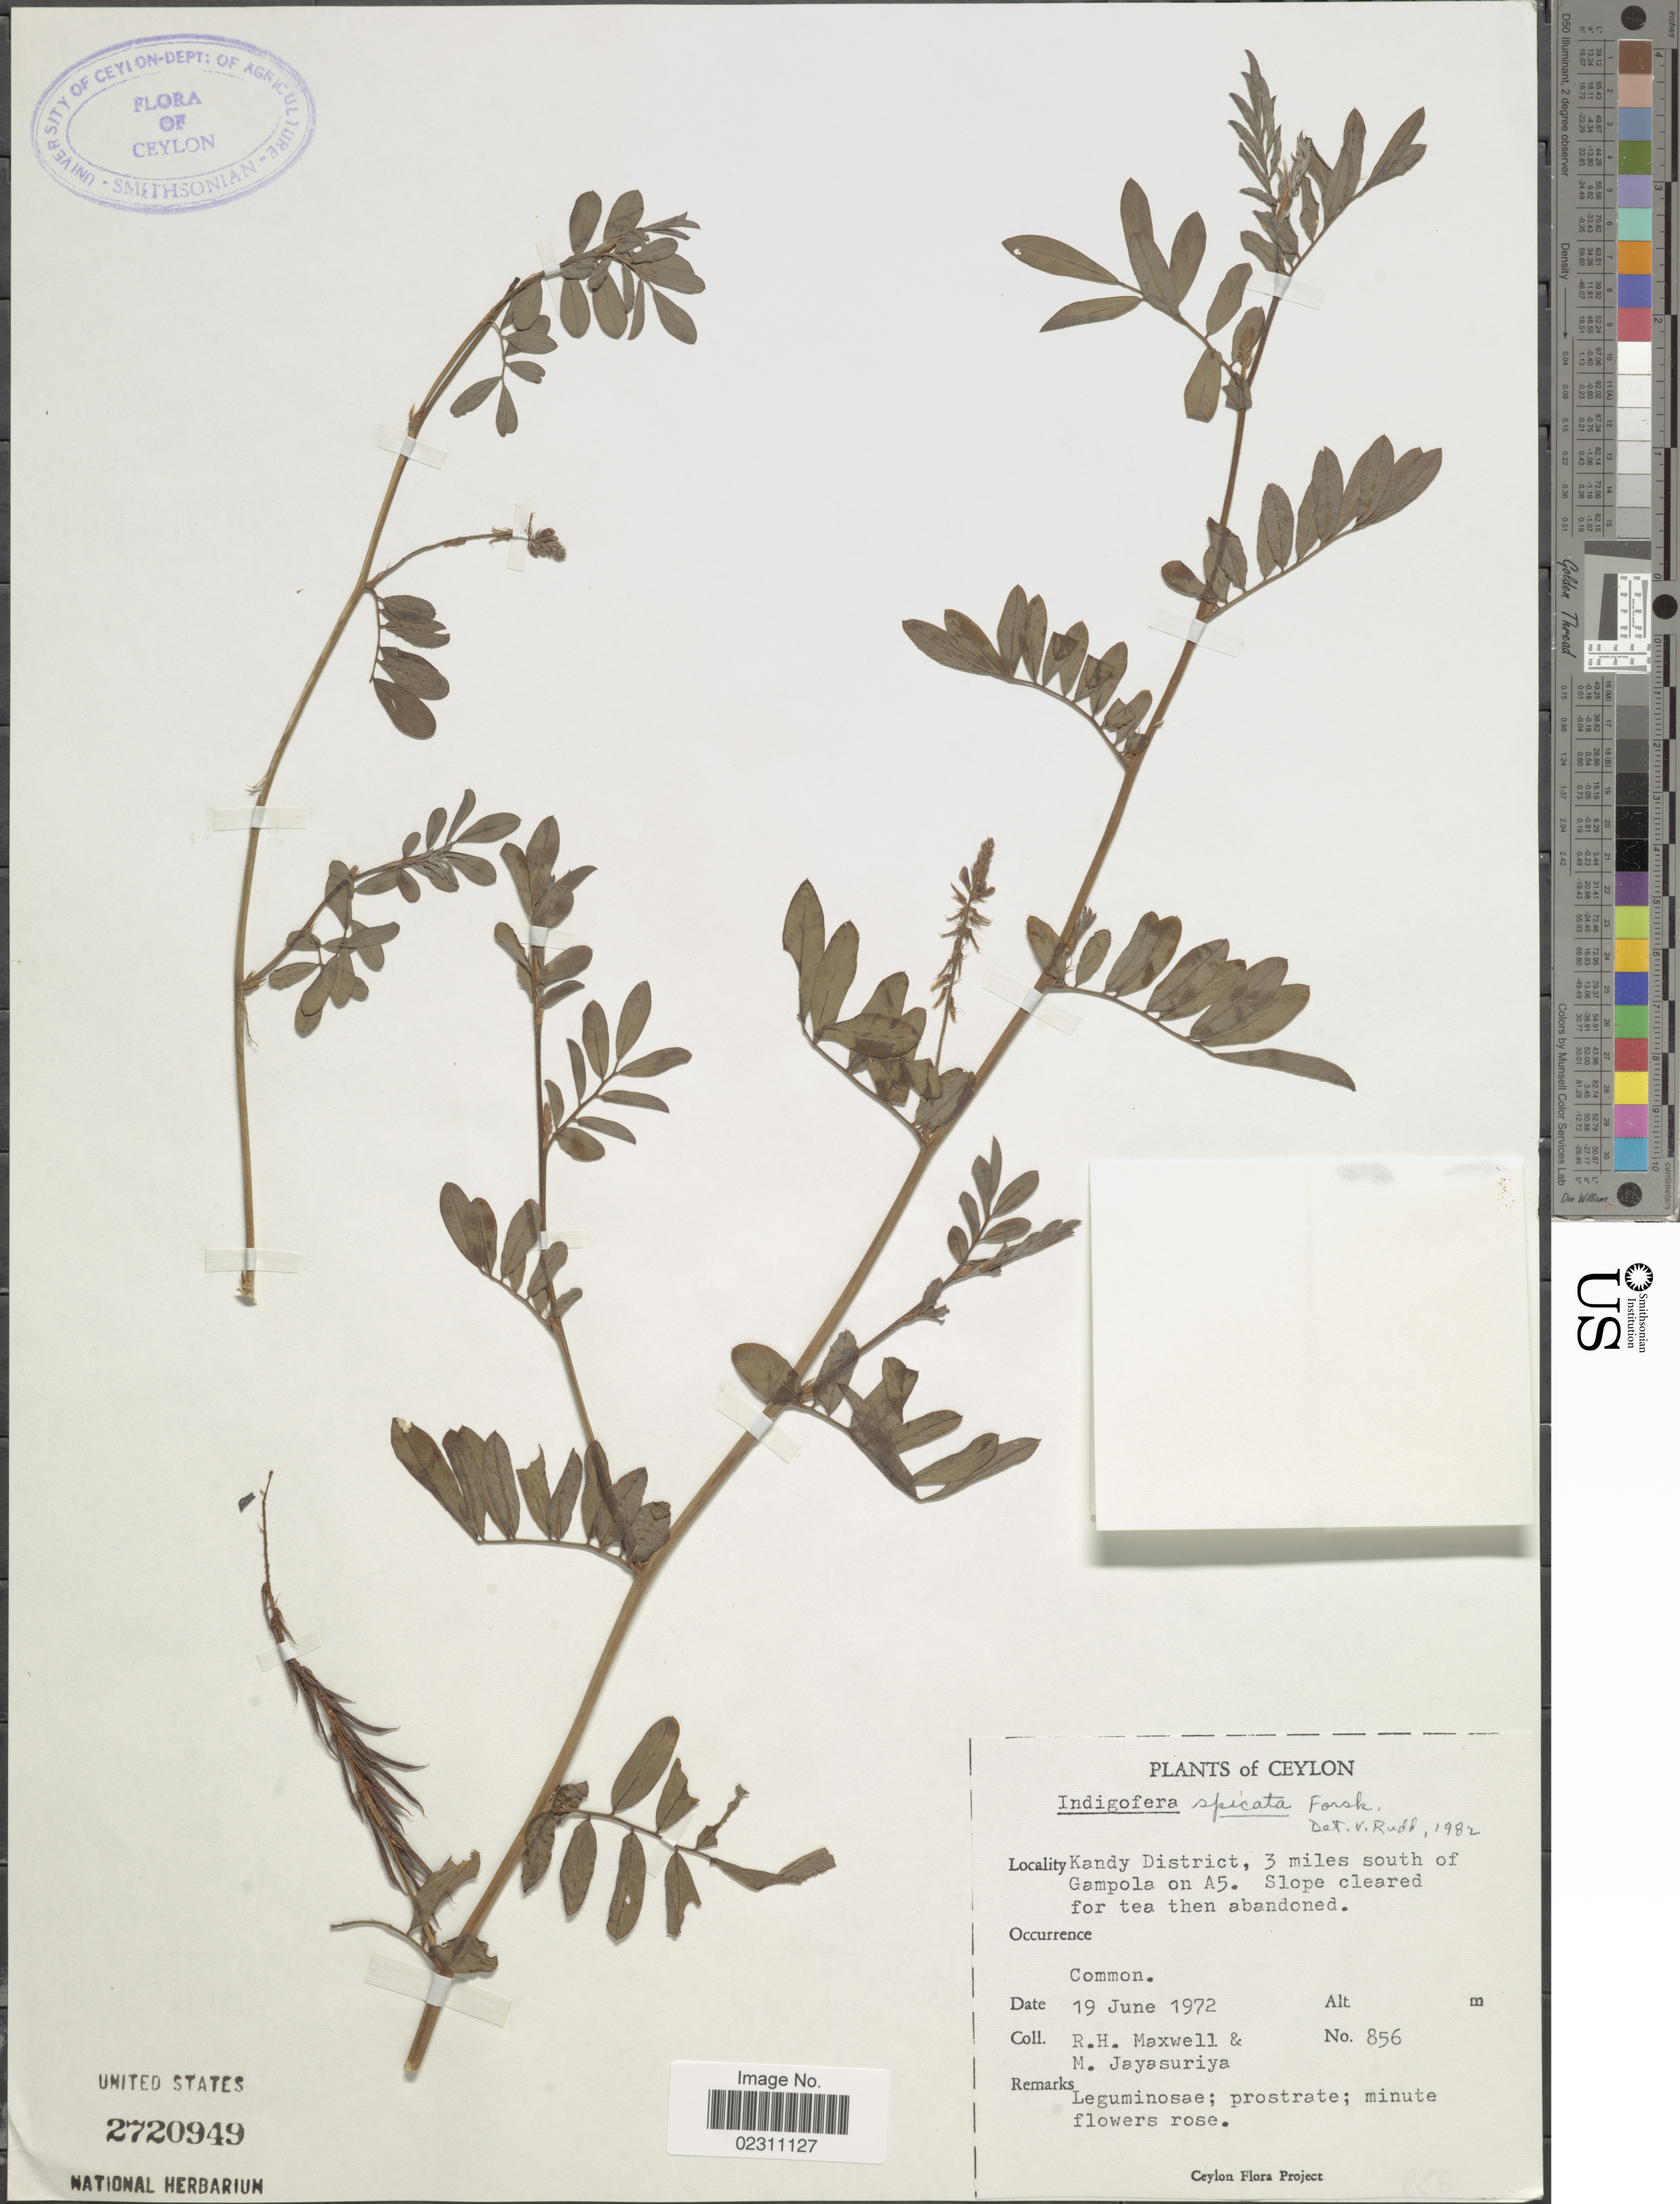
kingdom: Plantae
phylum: Tracheophyta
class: Magnoliopsida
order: Fabales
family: Fabaceae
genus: Indigofera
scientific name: Indigofera hendecaphylla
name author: Jacq.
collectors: R. Maxwell & M. Jayasuriya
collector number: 856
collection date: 1972-06-19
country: Sri Lanka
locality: Ceylon, Kandy District, 3 miles south of Gampola on A5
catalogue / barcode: US 2720949